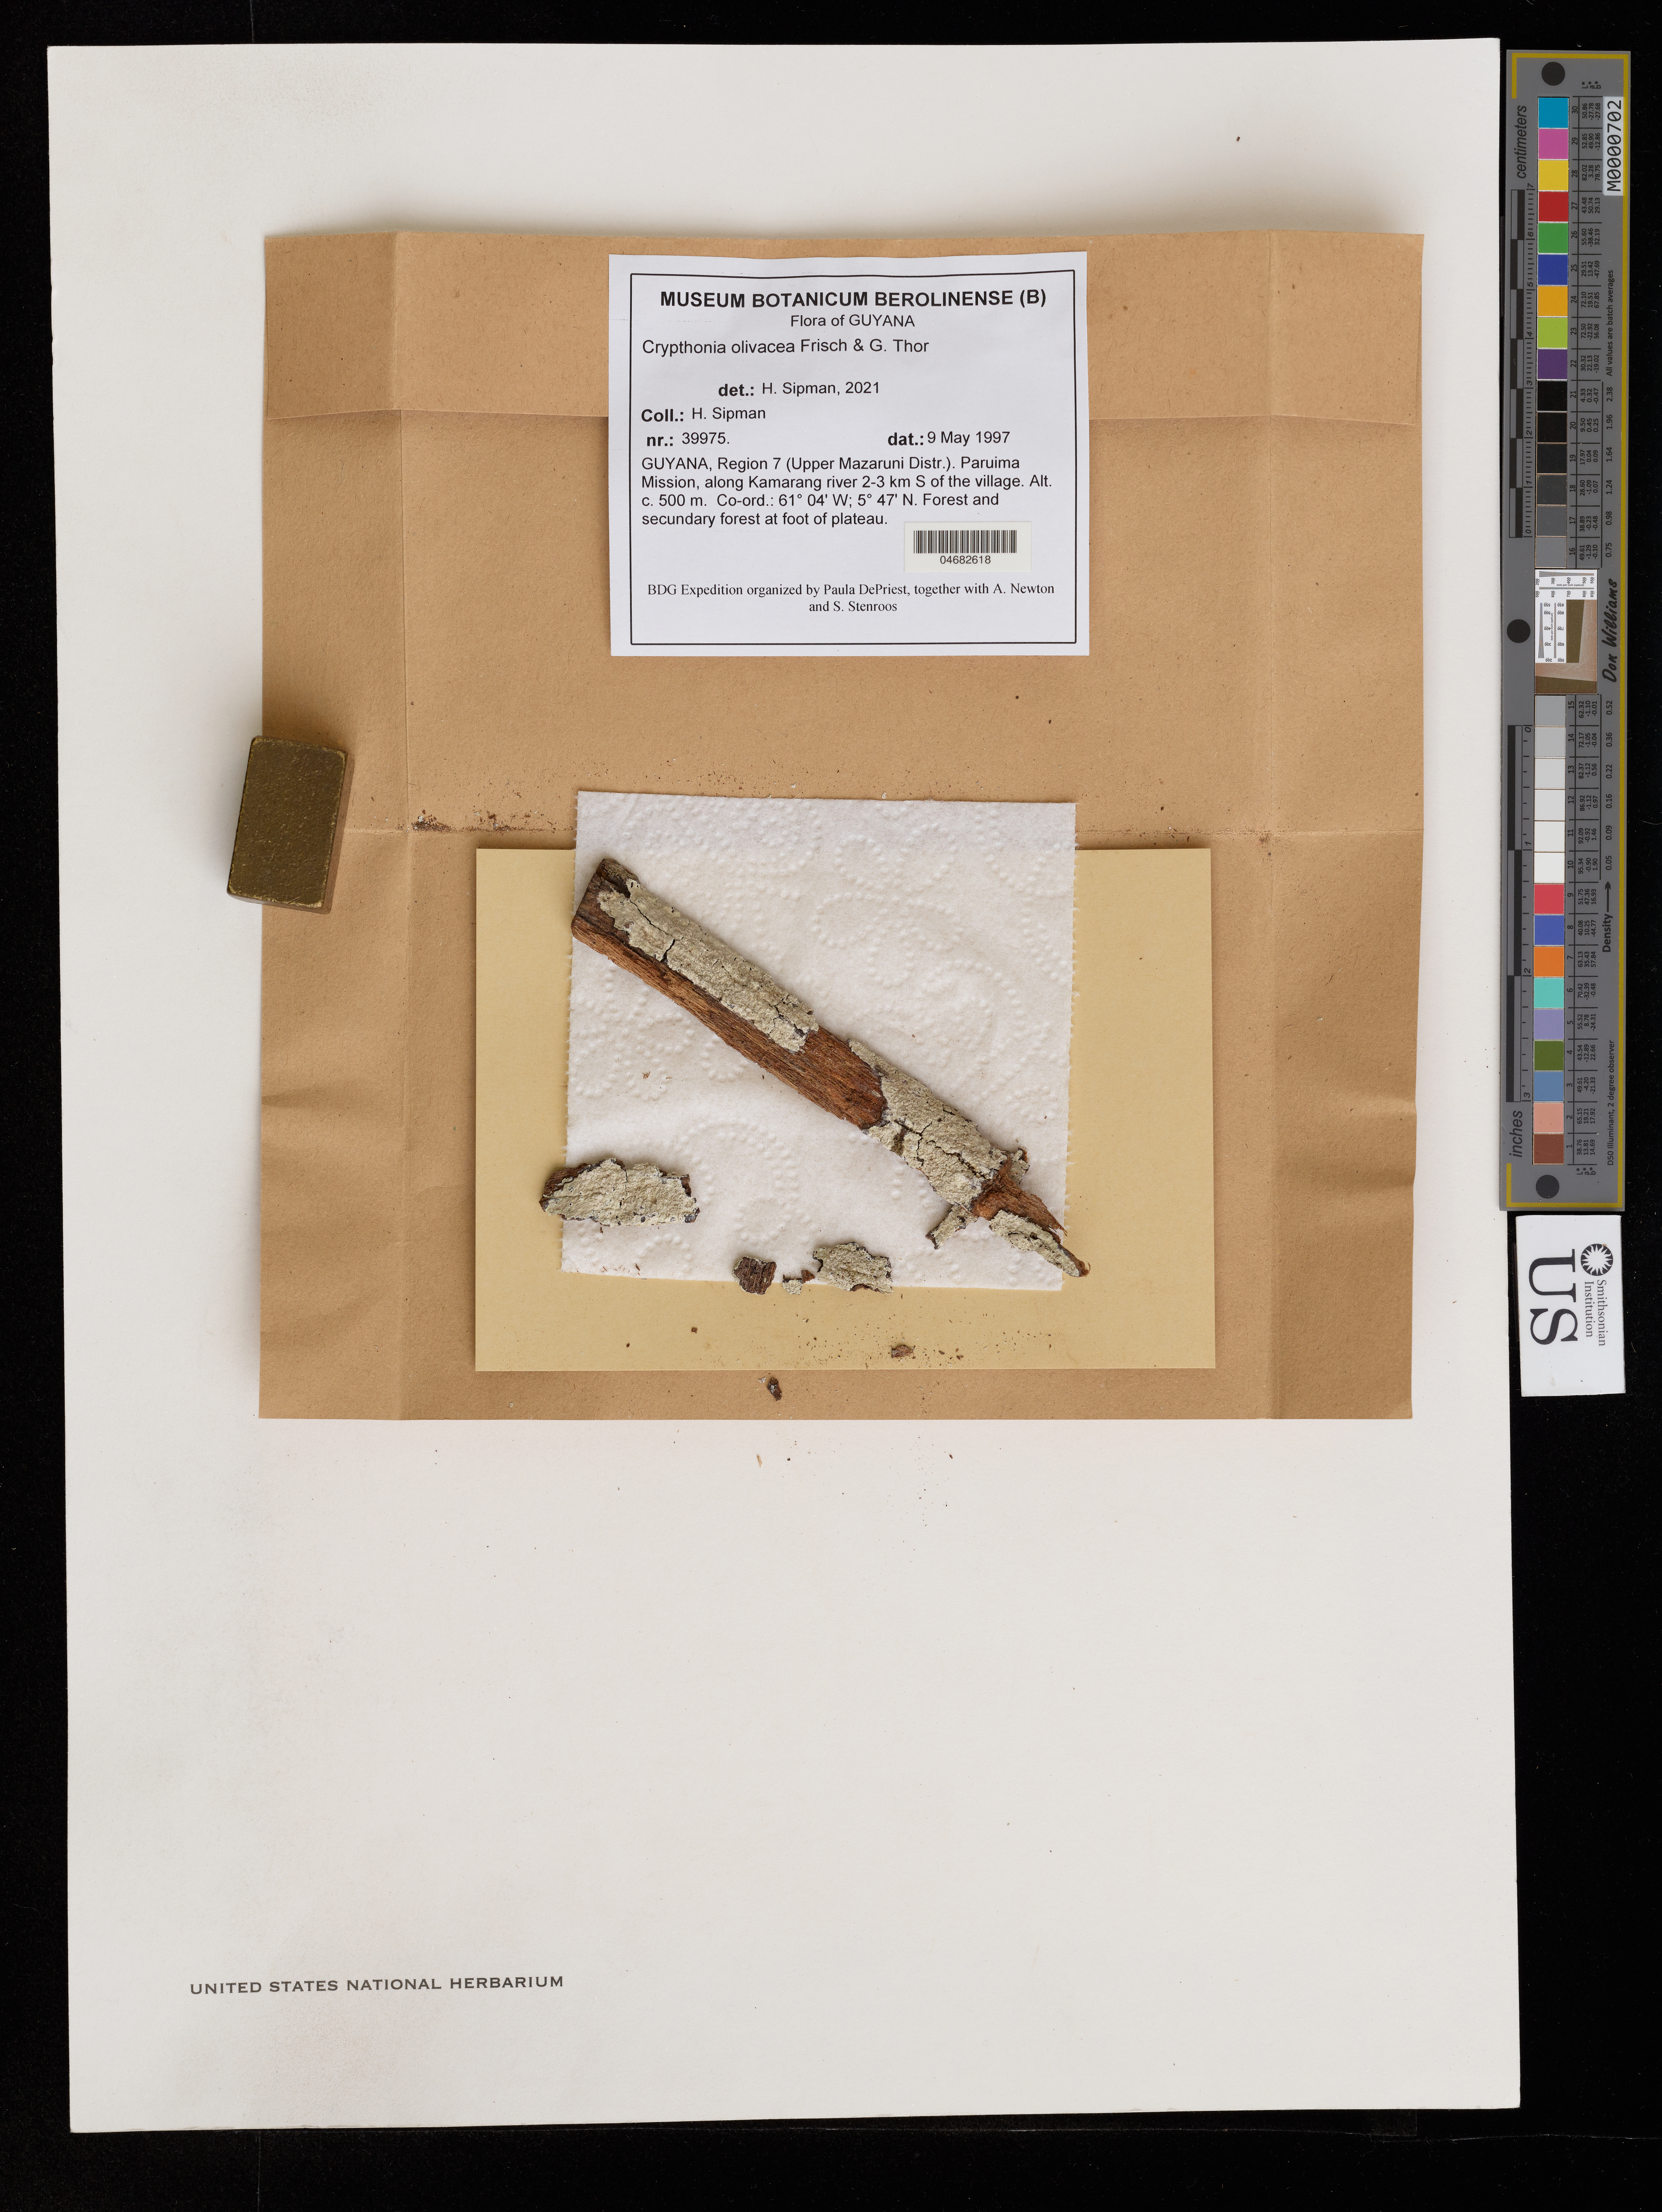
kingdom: Fungi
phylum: Ascomycota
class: Arthoniomycetes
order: Arthoniales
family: Arthoniaceae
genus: Crypthonia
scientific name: Crypthonia olivacea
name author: A. Frisch & G. Thor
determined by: Sipman, H.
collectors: H. Sipman et al.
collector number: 39975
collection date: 1997-05-09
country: Guyana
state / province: Mazaruni-Potaro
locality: Upper Mazaruni Distr. Region 7. Paruima Mission, along Kamarang River 2-3 km S of the village.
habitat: Forest and secundary forest at foot of plateau.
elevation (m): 500